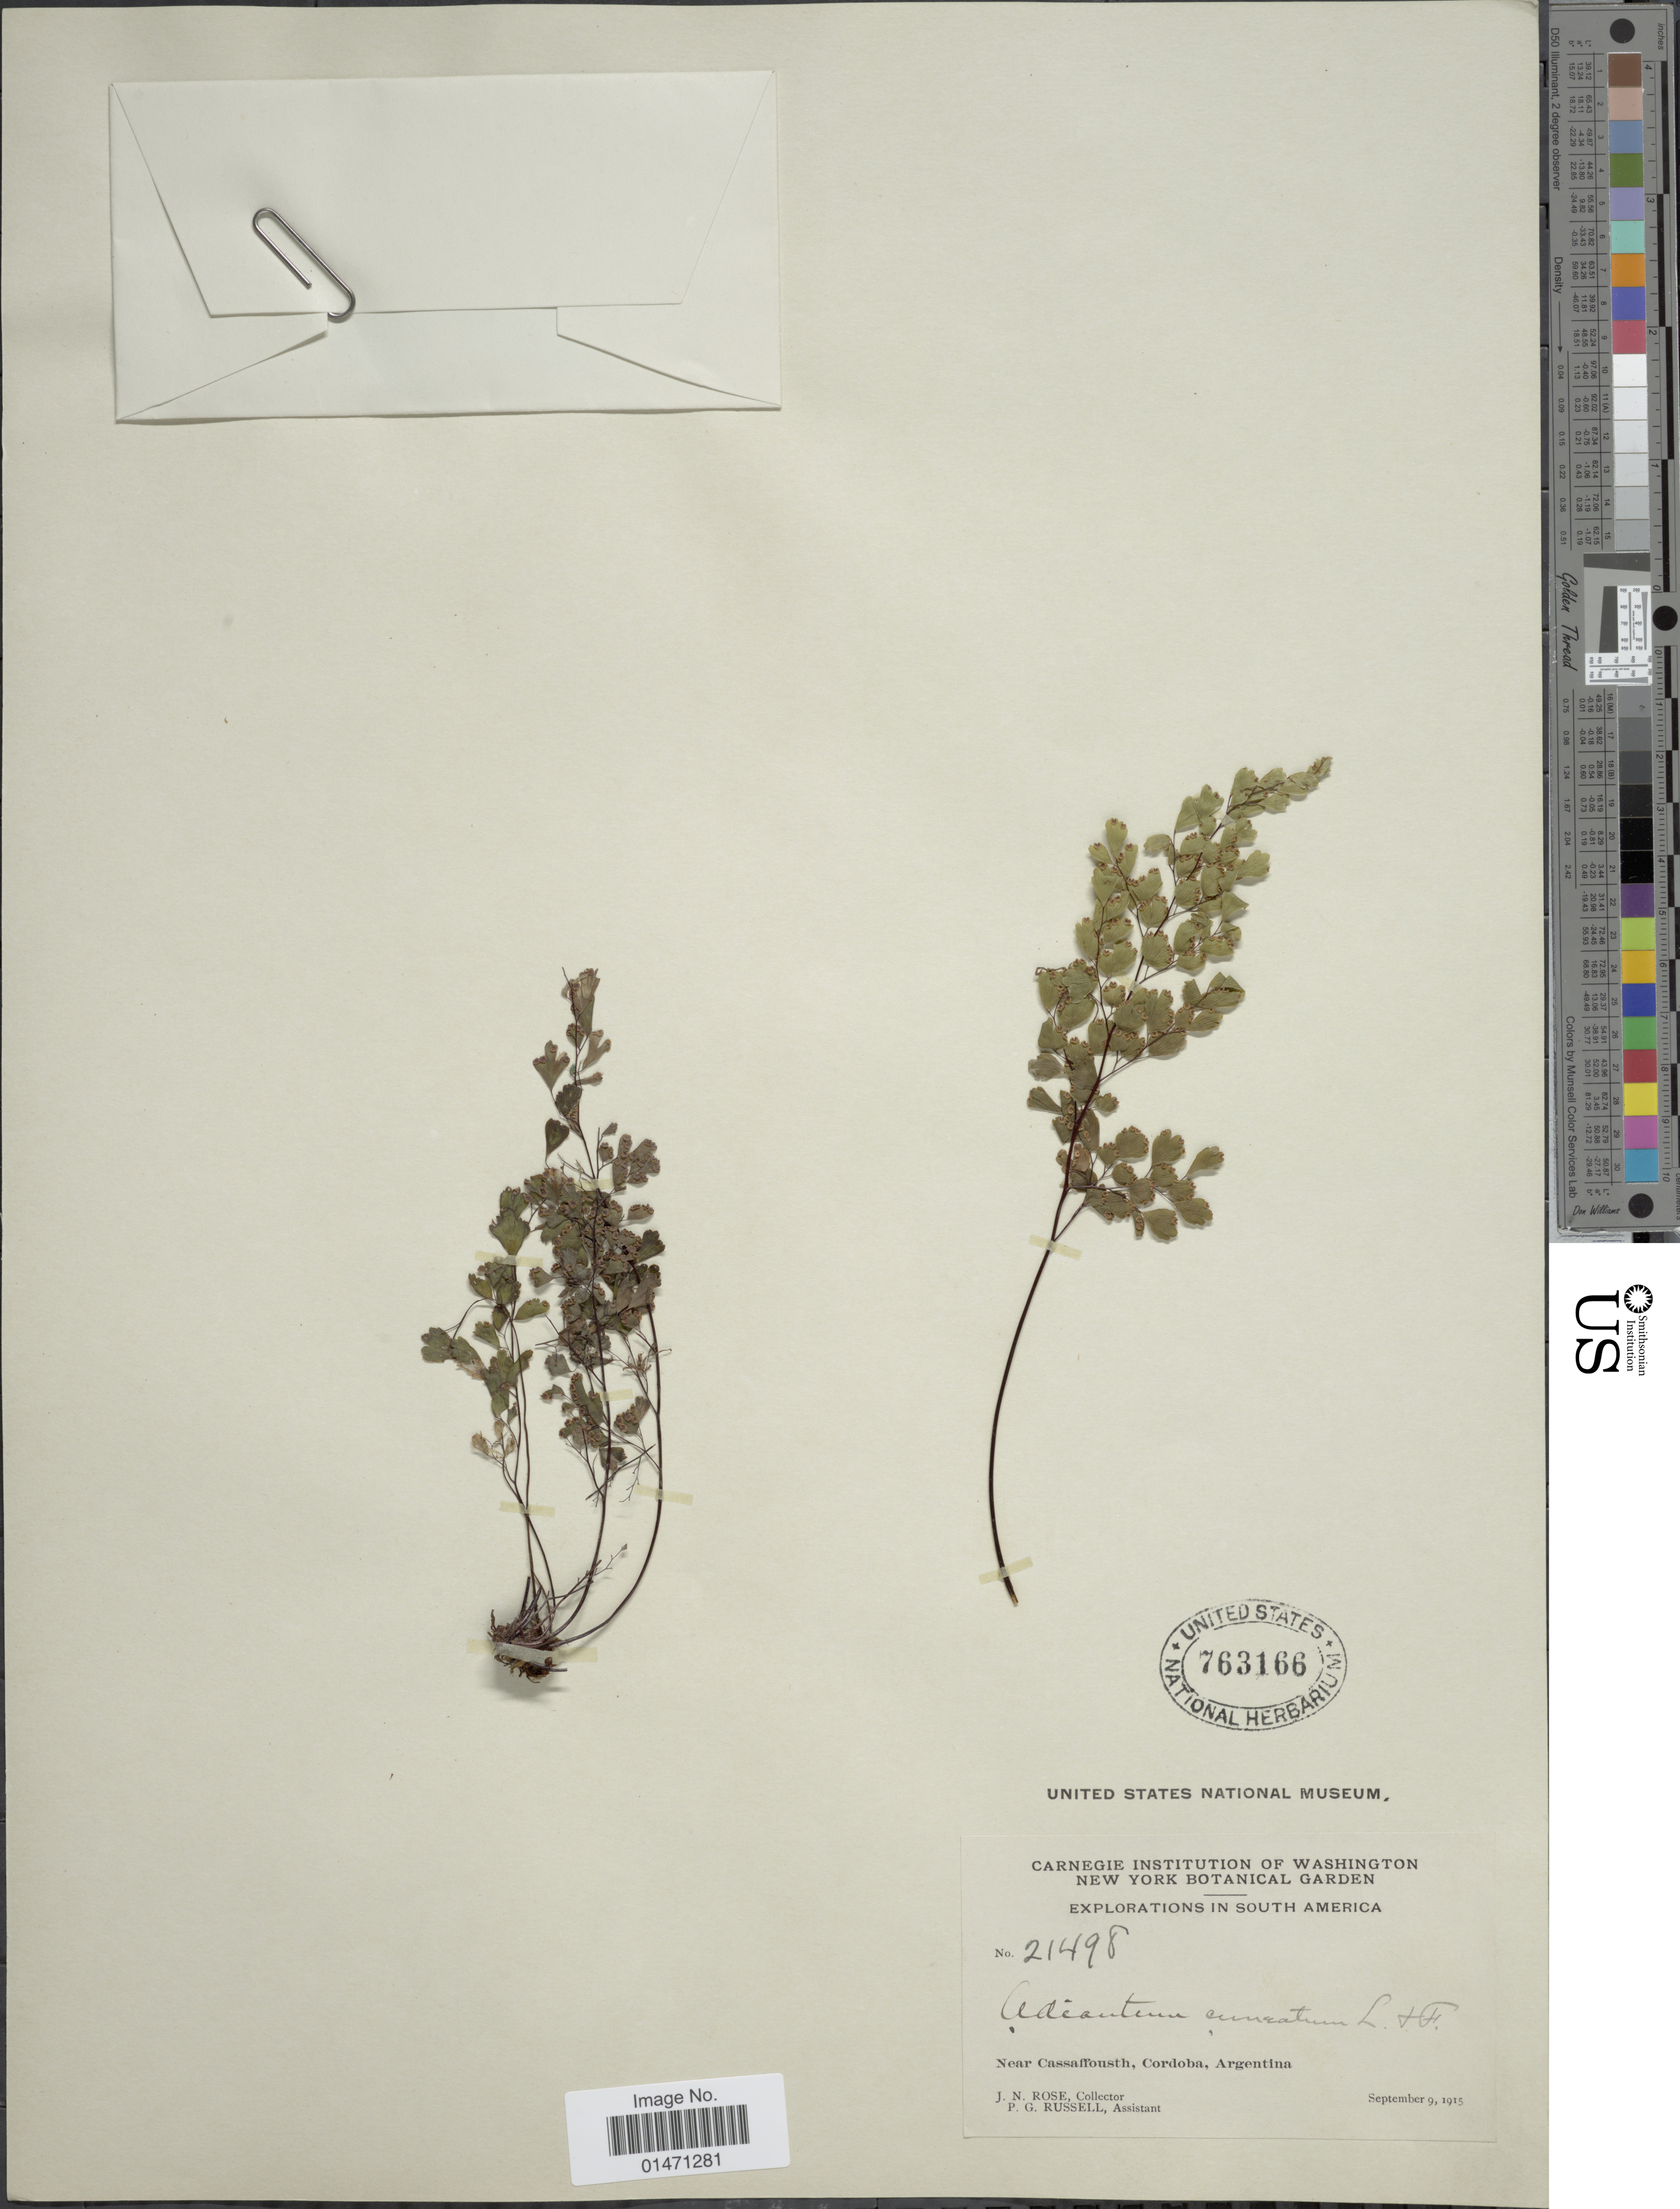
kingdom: Plantae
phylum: Tracheophyta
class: Polypodiopsida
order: Polypodiales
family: Pteridaceae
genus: Adiantum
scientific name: Adiantum raddianum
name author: C. Presl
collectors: J. N. Rose & P. G. Russell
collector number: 21498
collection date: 1915-09-09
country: Argentina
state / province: Cordoba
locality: South America, near Cassaffousth, Cordoba, Argentina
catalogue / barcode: US 763166